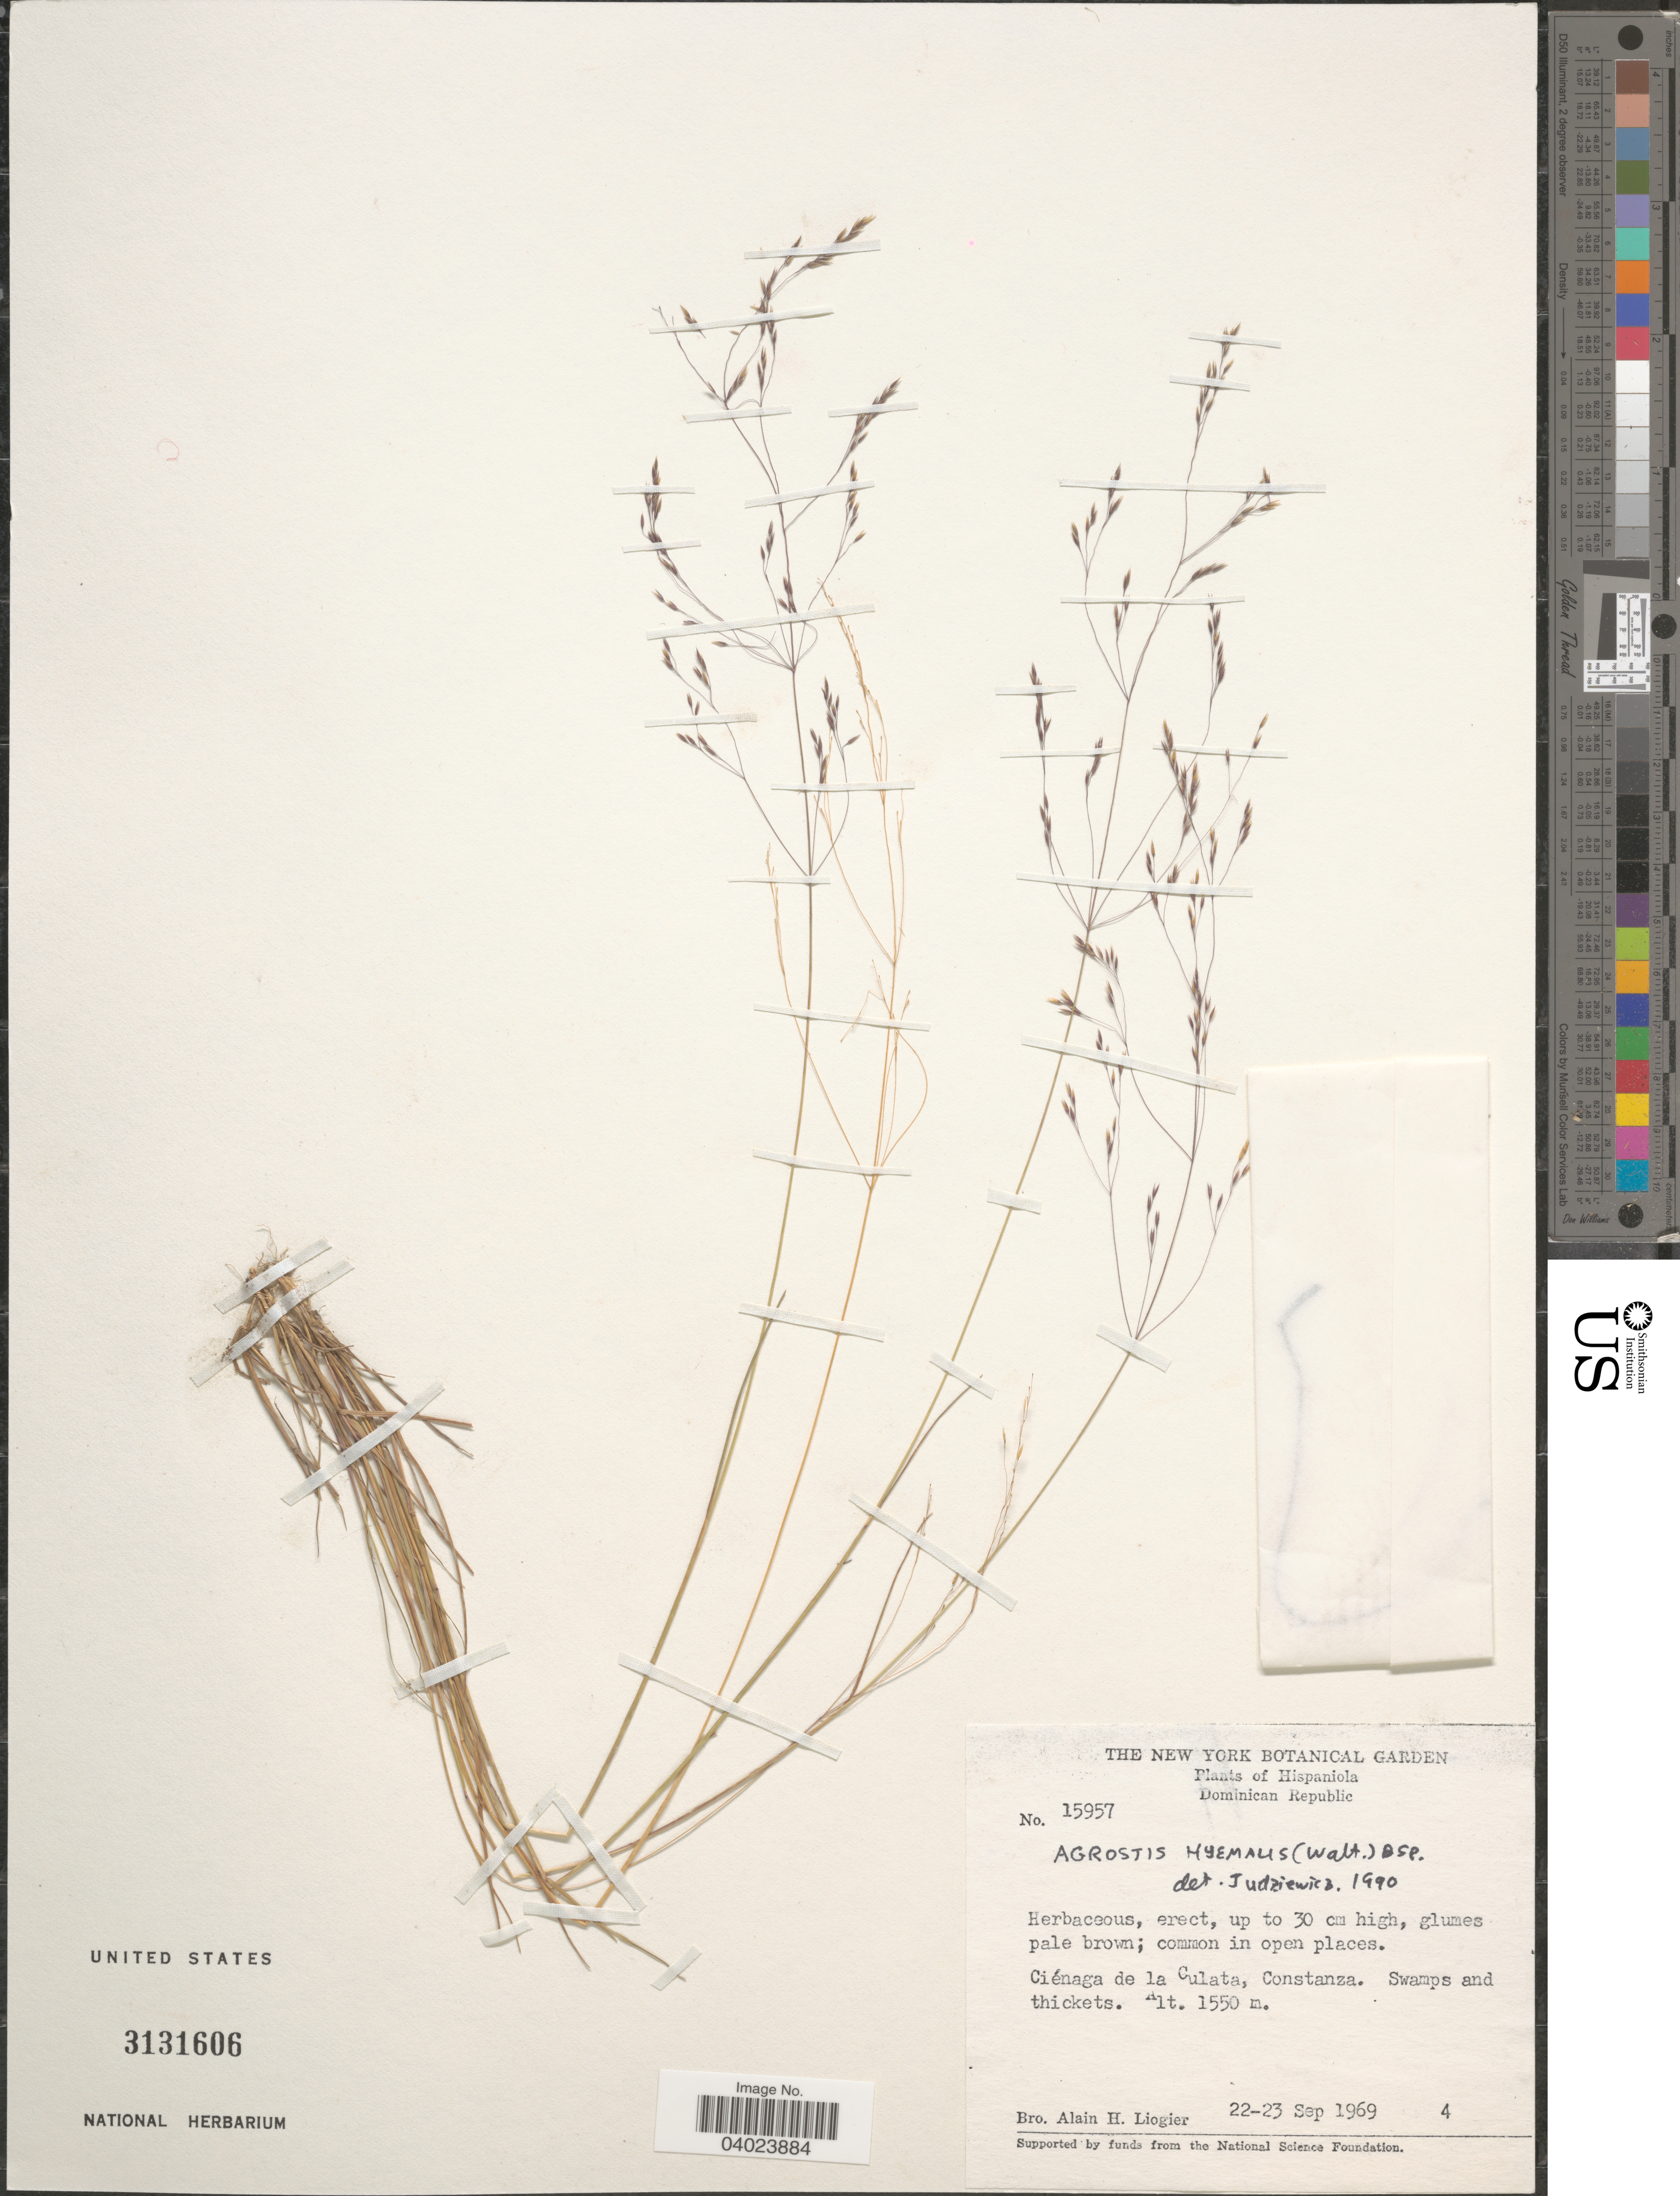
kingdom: Plantae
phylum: Tracheophyta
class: Liliopsida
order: Poales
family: Poaceae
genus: Agrostis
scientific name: Agrostis hyemalis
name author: (Walter) Britton et al.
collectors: A. H. Liogier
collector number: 15957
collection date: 1969-09-22/1969-09-23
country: Dominican Republic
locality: Hispaniola. Ciénaga de la Culata, Constanza.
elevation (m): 1550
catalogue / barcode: US 3131606